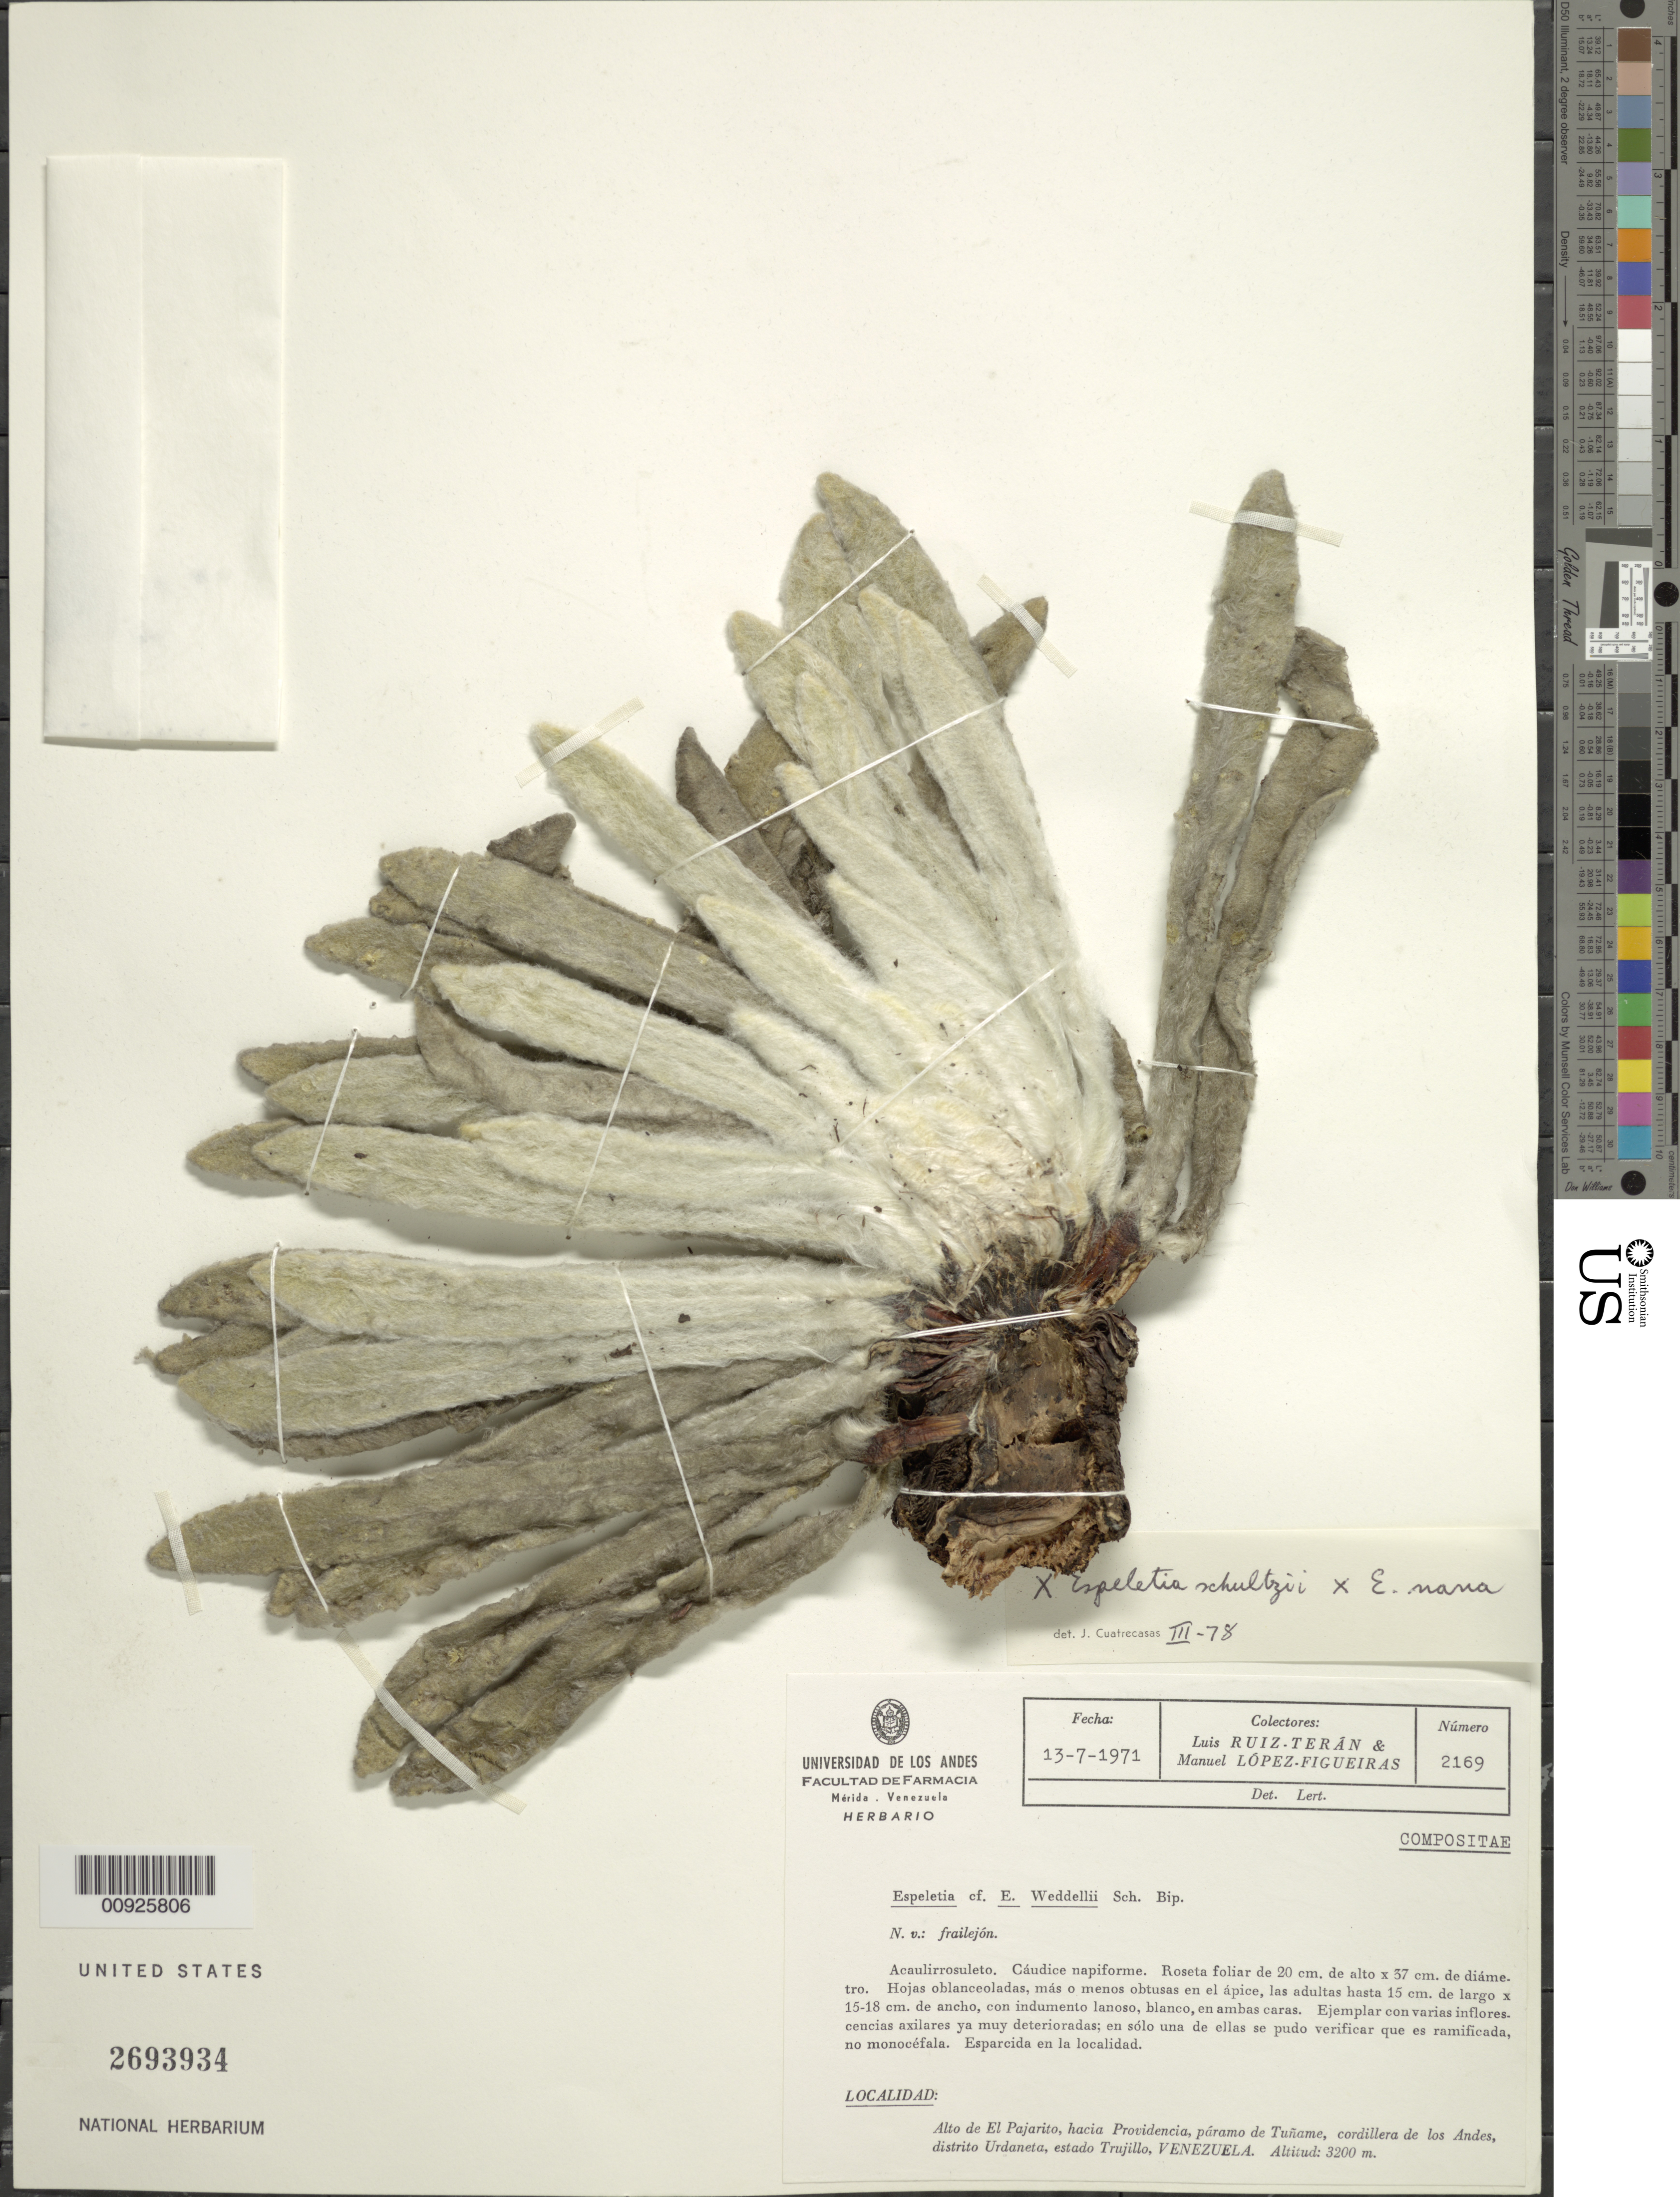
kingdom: Plantae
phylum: Tracheophyta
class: Magnoliopsida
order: Asterales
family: Asteraceae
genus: Espeletia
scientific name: Espeletia nana x E. schultzii Wedd.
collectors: L. E. Ruíz-Terán & M. López Figueiras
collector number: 2169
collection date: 1971-07-13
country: Venezuela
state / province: Trujillo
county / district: Urdaneta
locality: Páramo de Tuñame. Alto de El Pajarito, hacia Providencia, páramo de Tuñame, Cordillera de los Andes.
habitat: Esparcida en la localidad.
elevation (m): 3200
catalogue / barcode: US 2693934